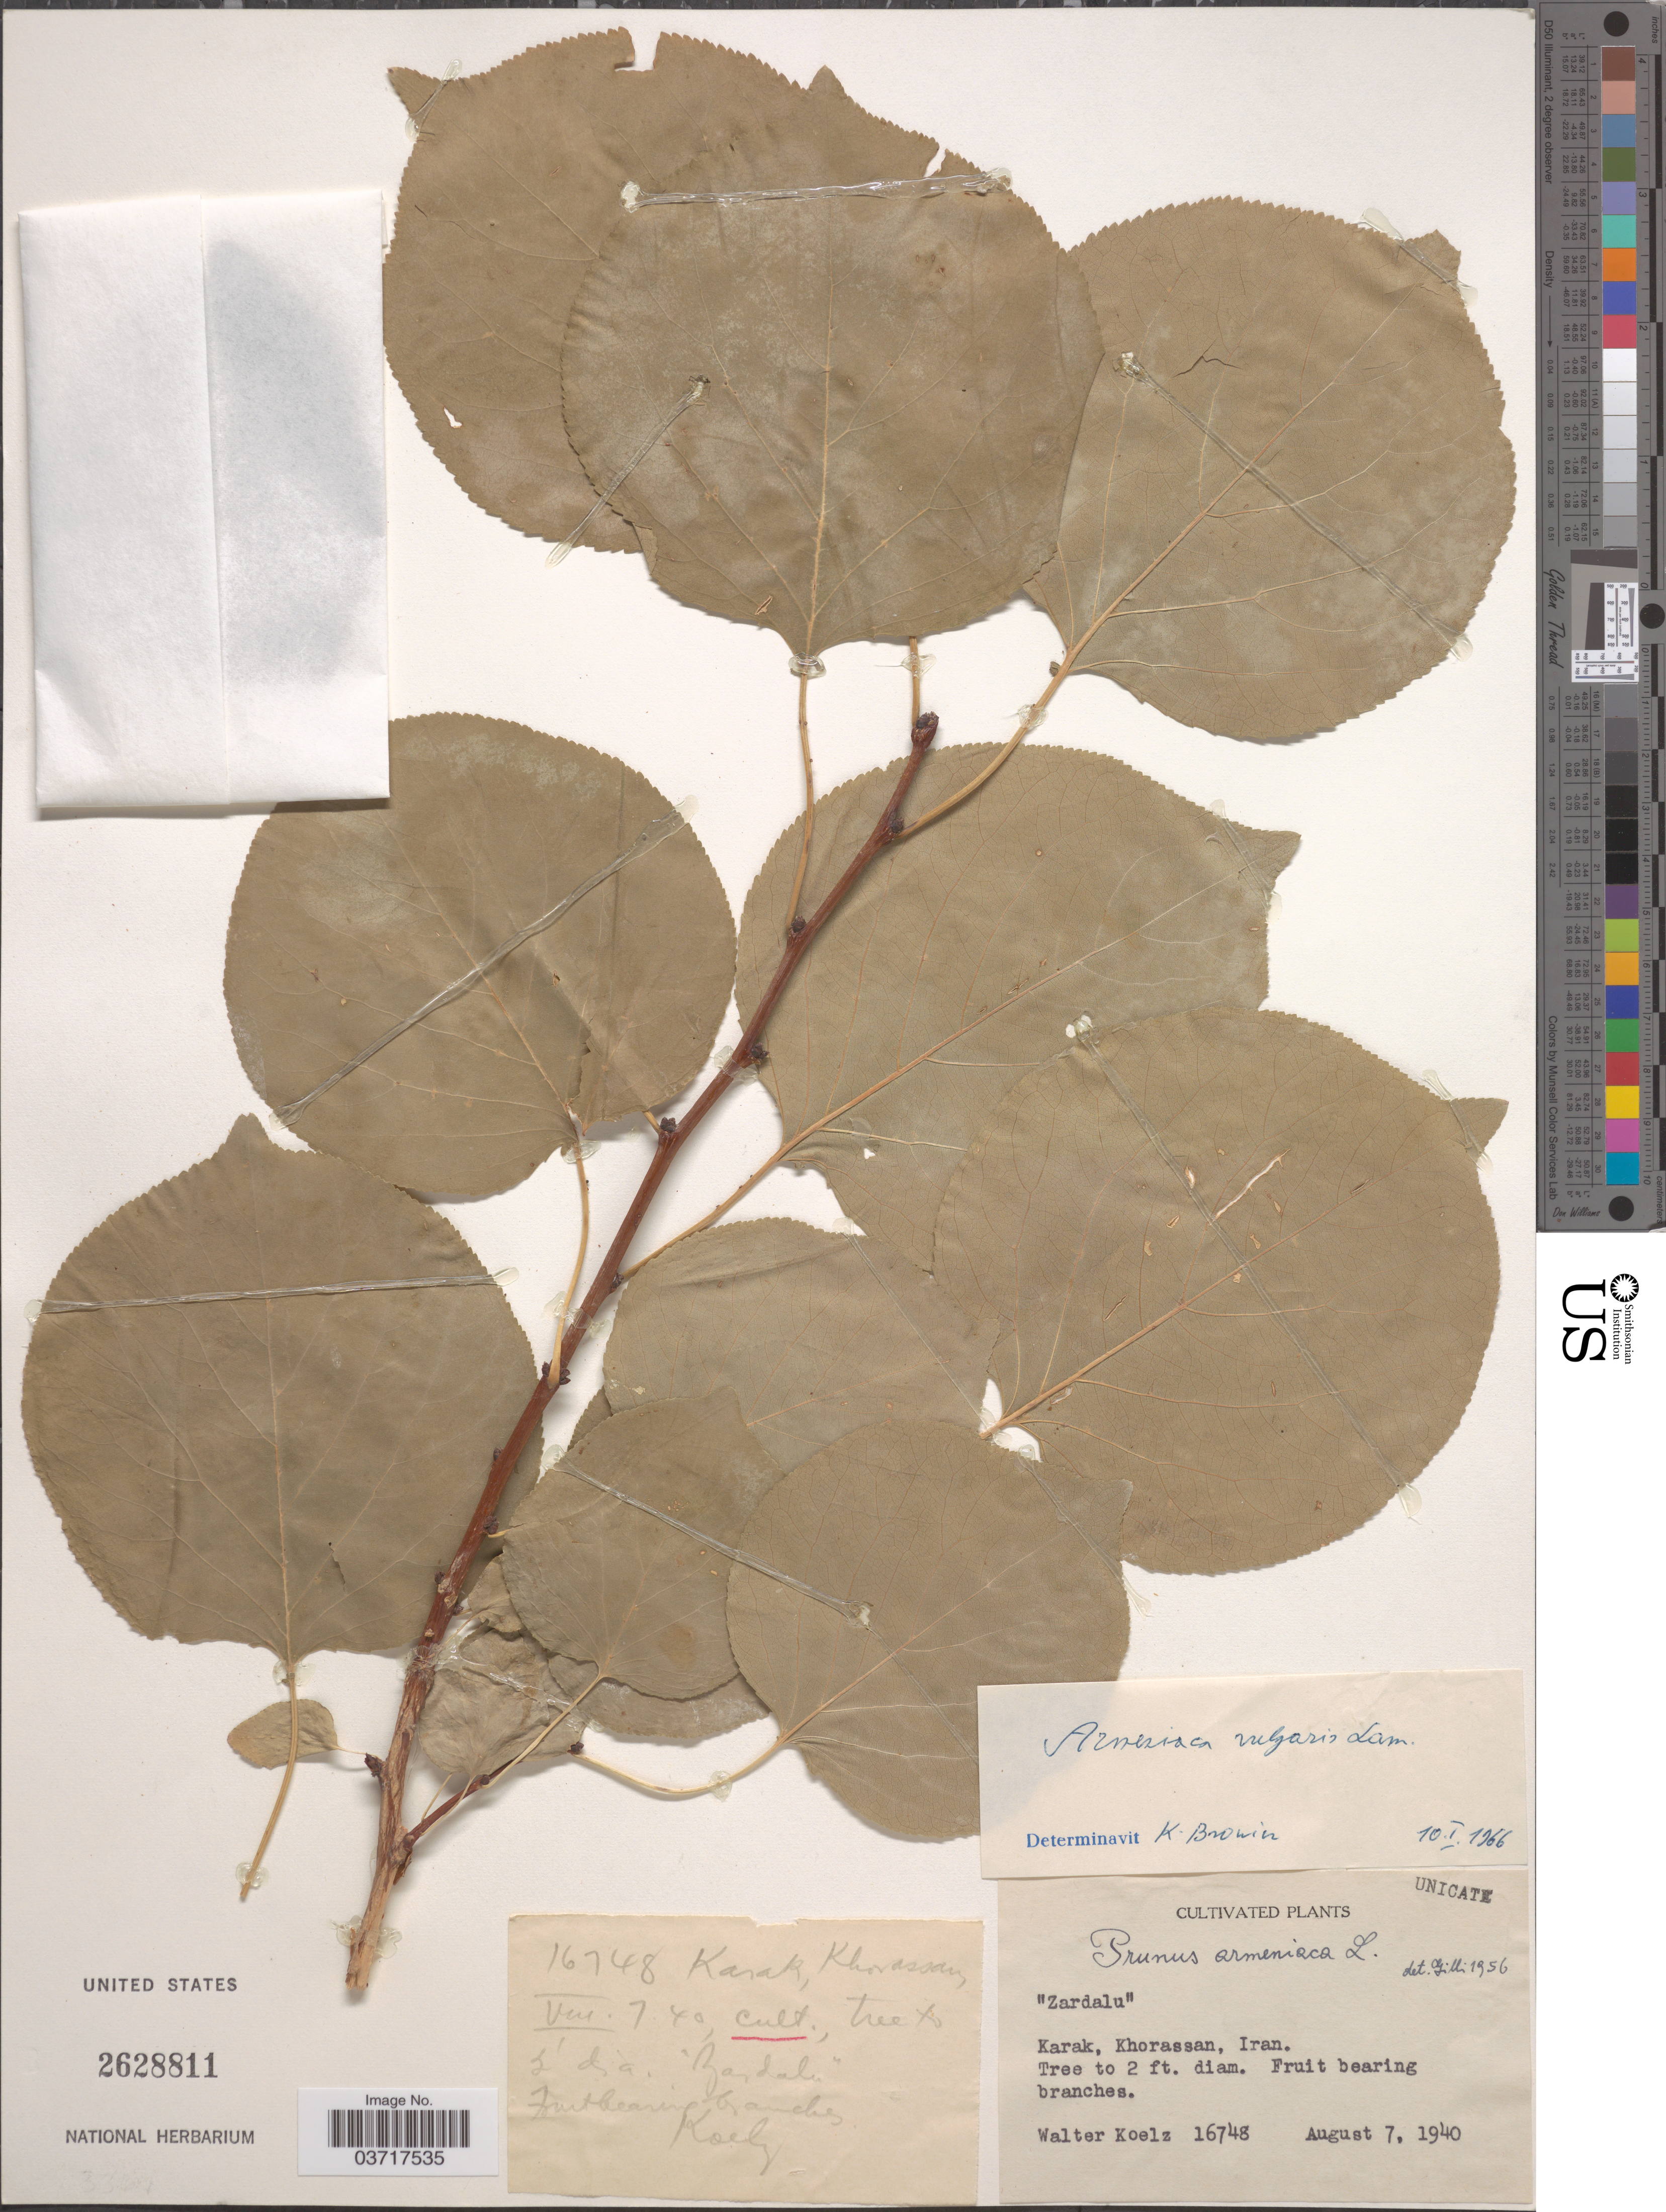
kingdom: Plantae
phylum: Tracheophyta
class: Magnoliopsida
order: Rosales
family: Rosaceae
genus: Prunus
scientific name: Prunus armeniaca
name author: L.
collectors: W. N. Koelz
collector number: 16748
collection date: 1940-08-07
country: Iran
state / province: Khorasan [obsolete]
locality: Karak, Khorassan.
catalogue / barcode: US 2628811